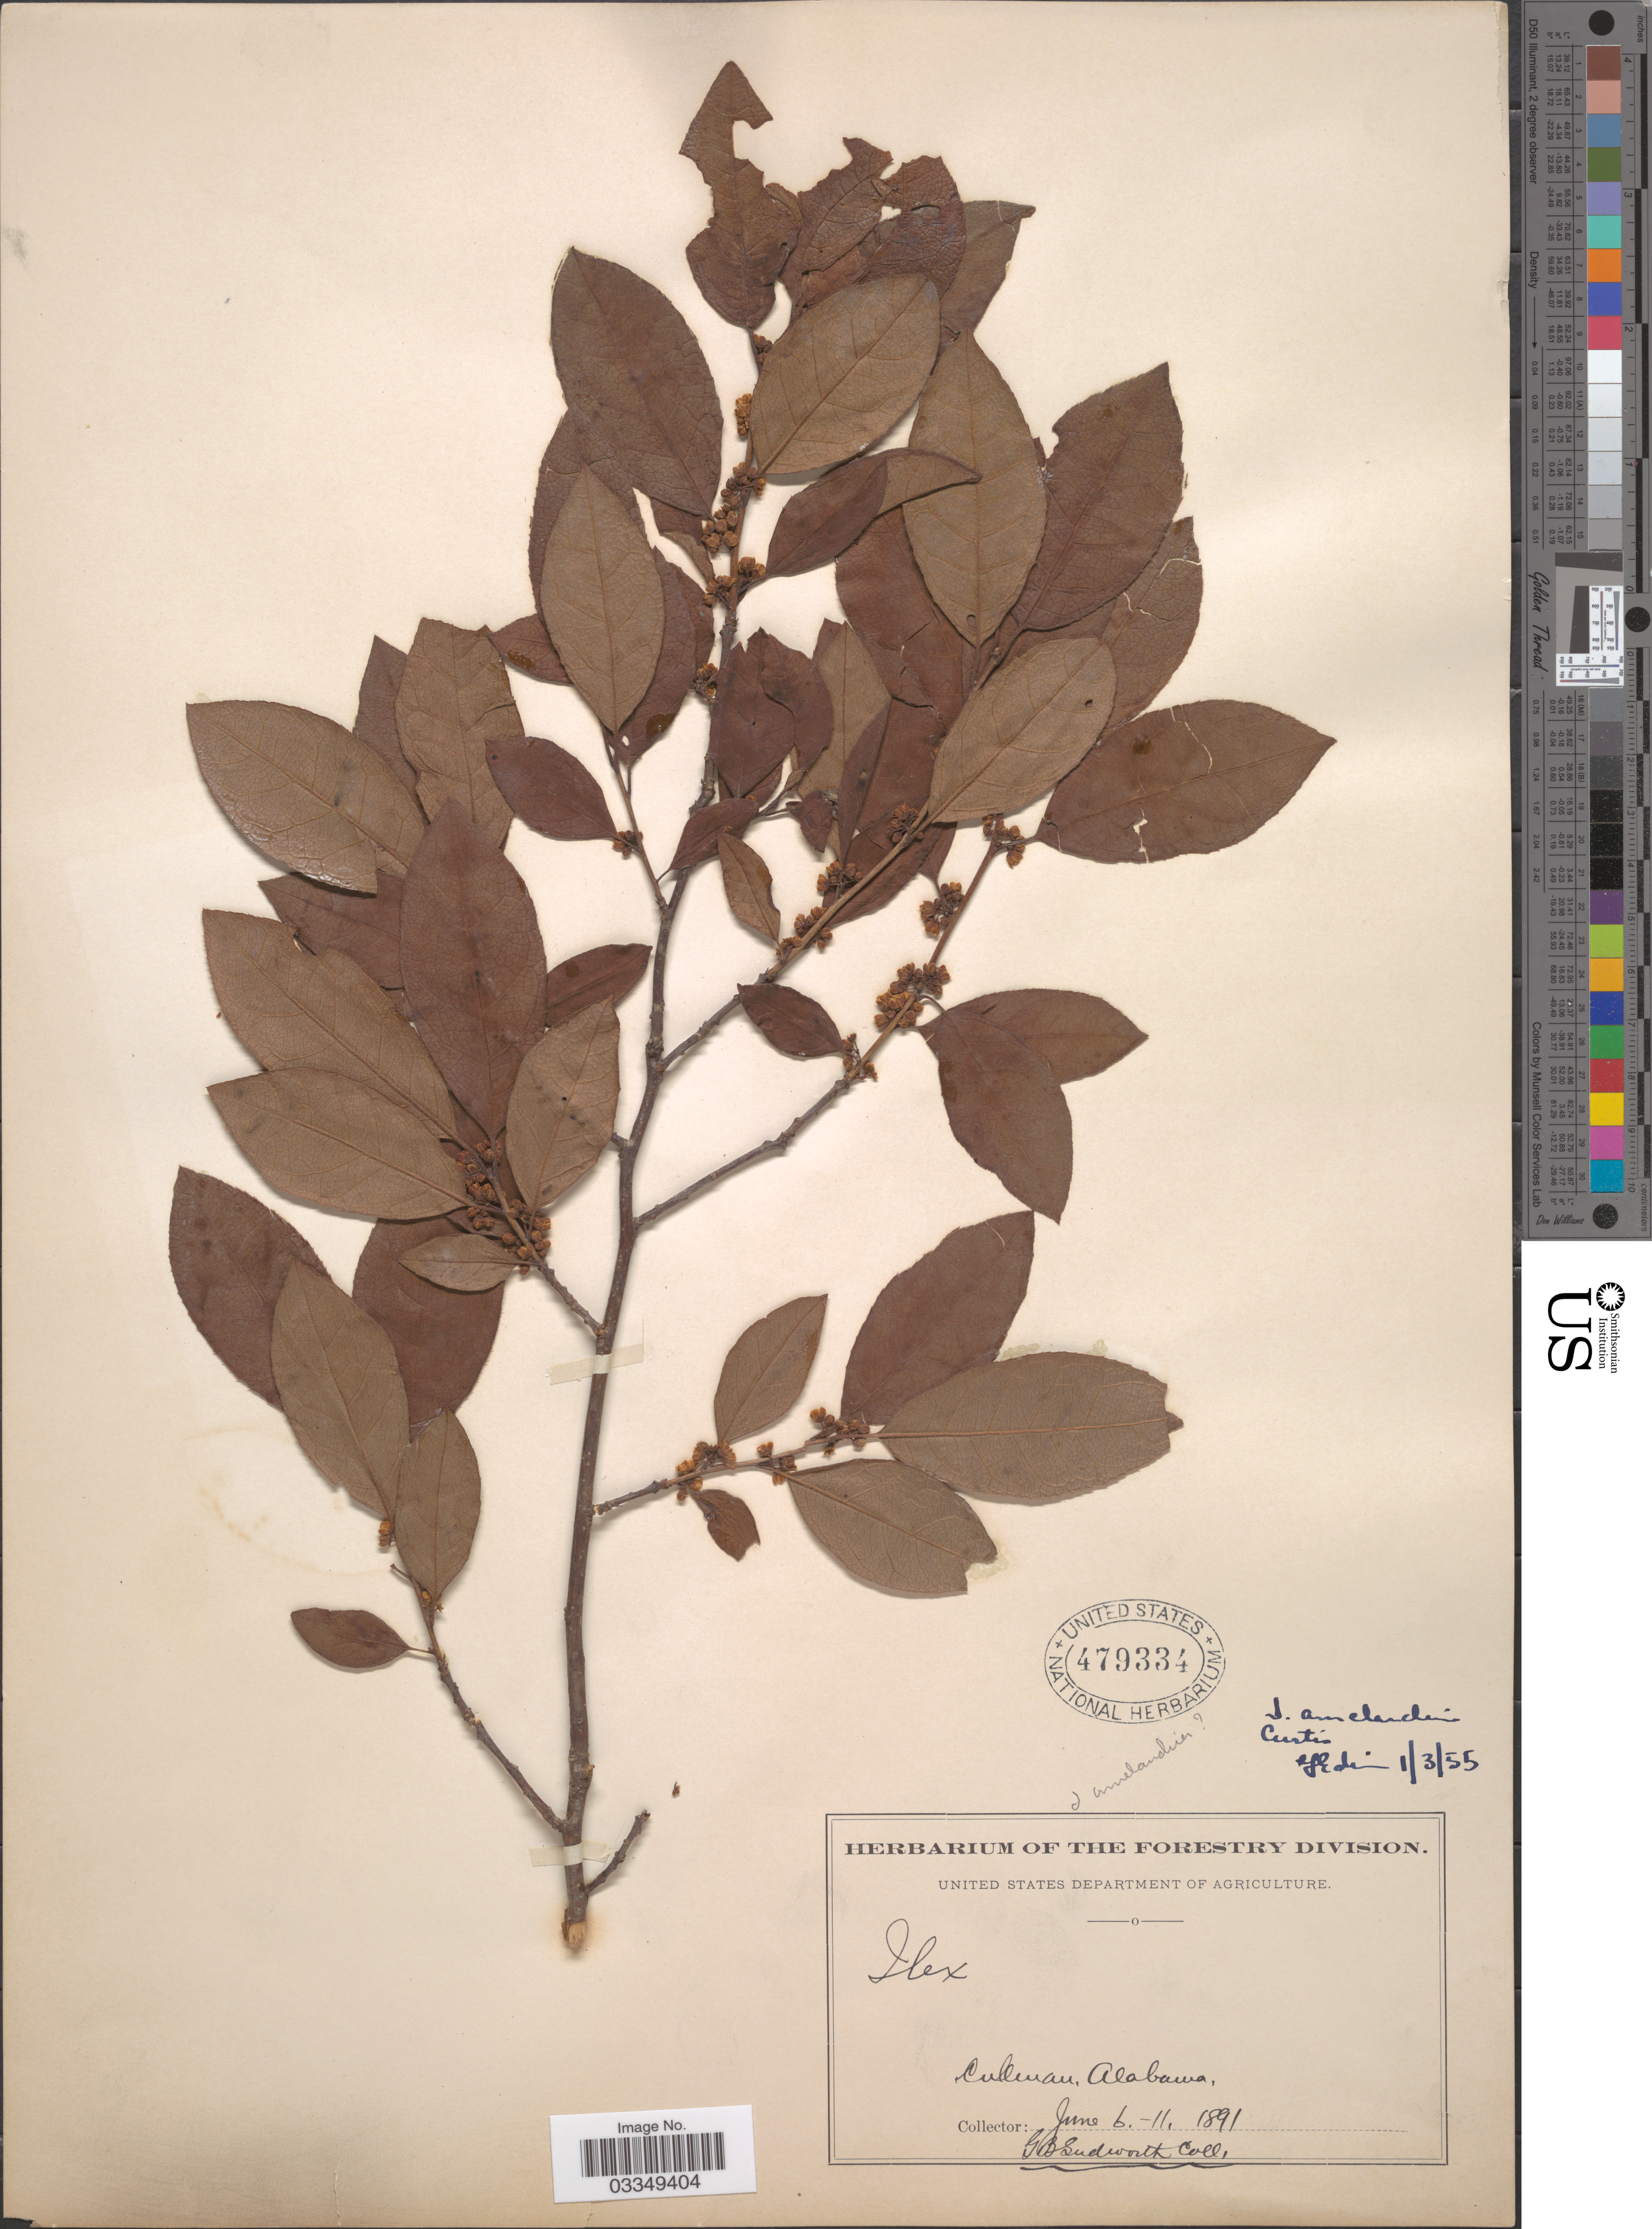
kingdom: Plantae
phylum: Tracheophyta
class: Magnoliopsida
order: Aquifoliales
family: Aquifoliaceae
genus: Ilex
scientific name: Ilex amelanchier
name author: M.A. Curtis ex Chapm.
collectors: G. B. Sudworth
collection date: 1891-06-06/1891-06-11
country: United States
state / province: Alabama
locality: Cullman.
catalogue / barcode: US 479334